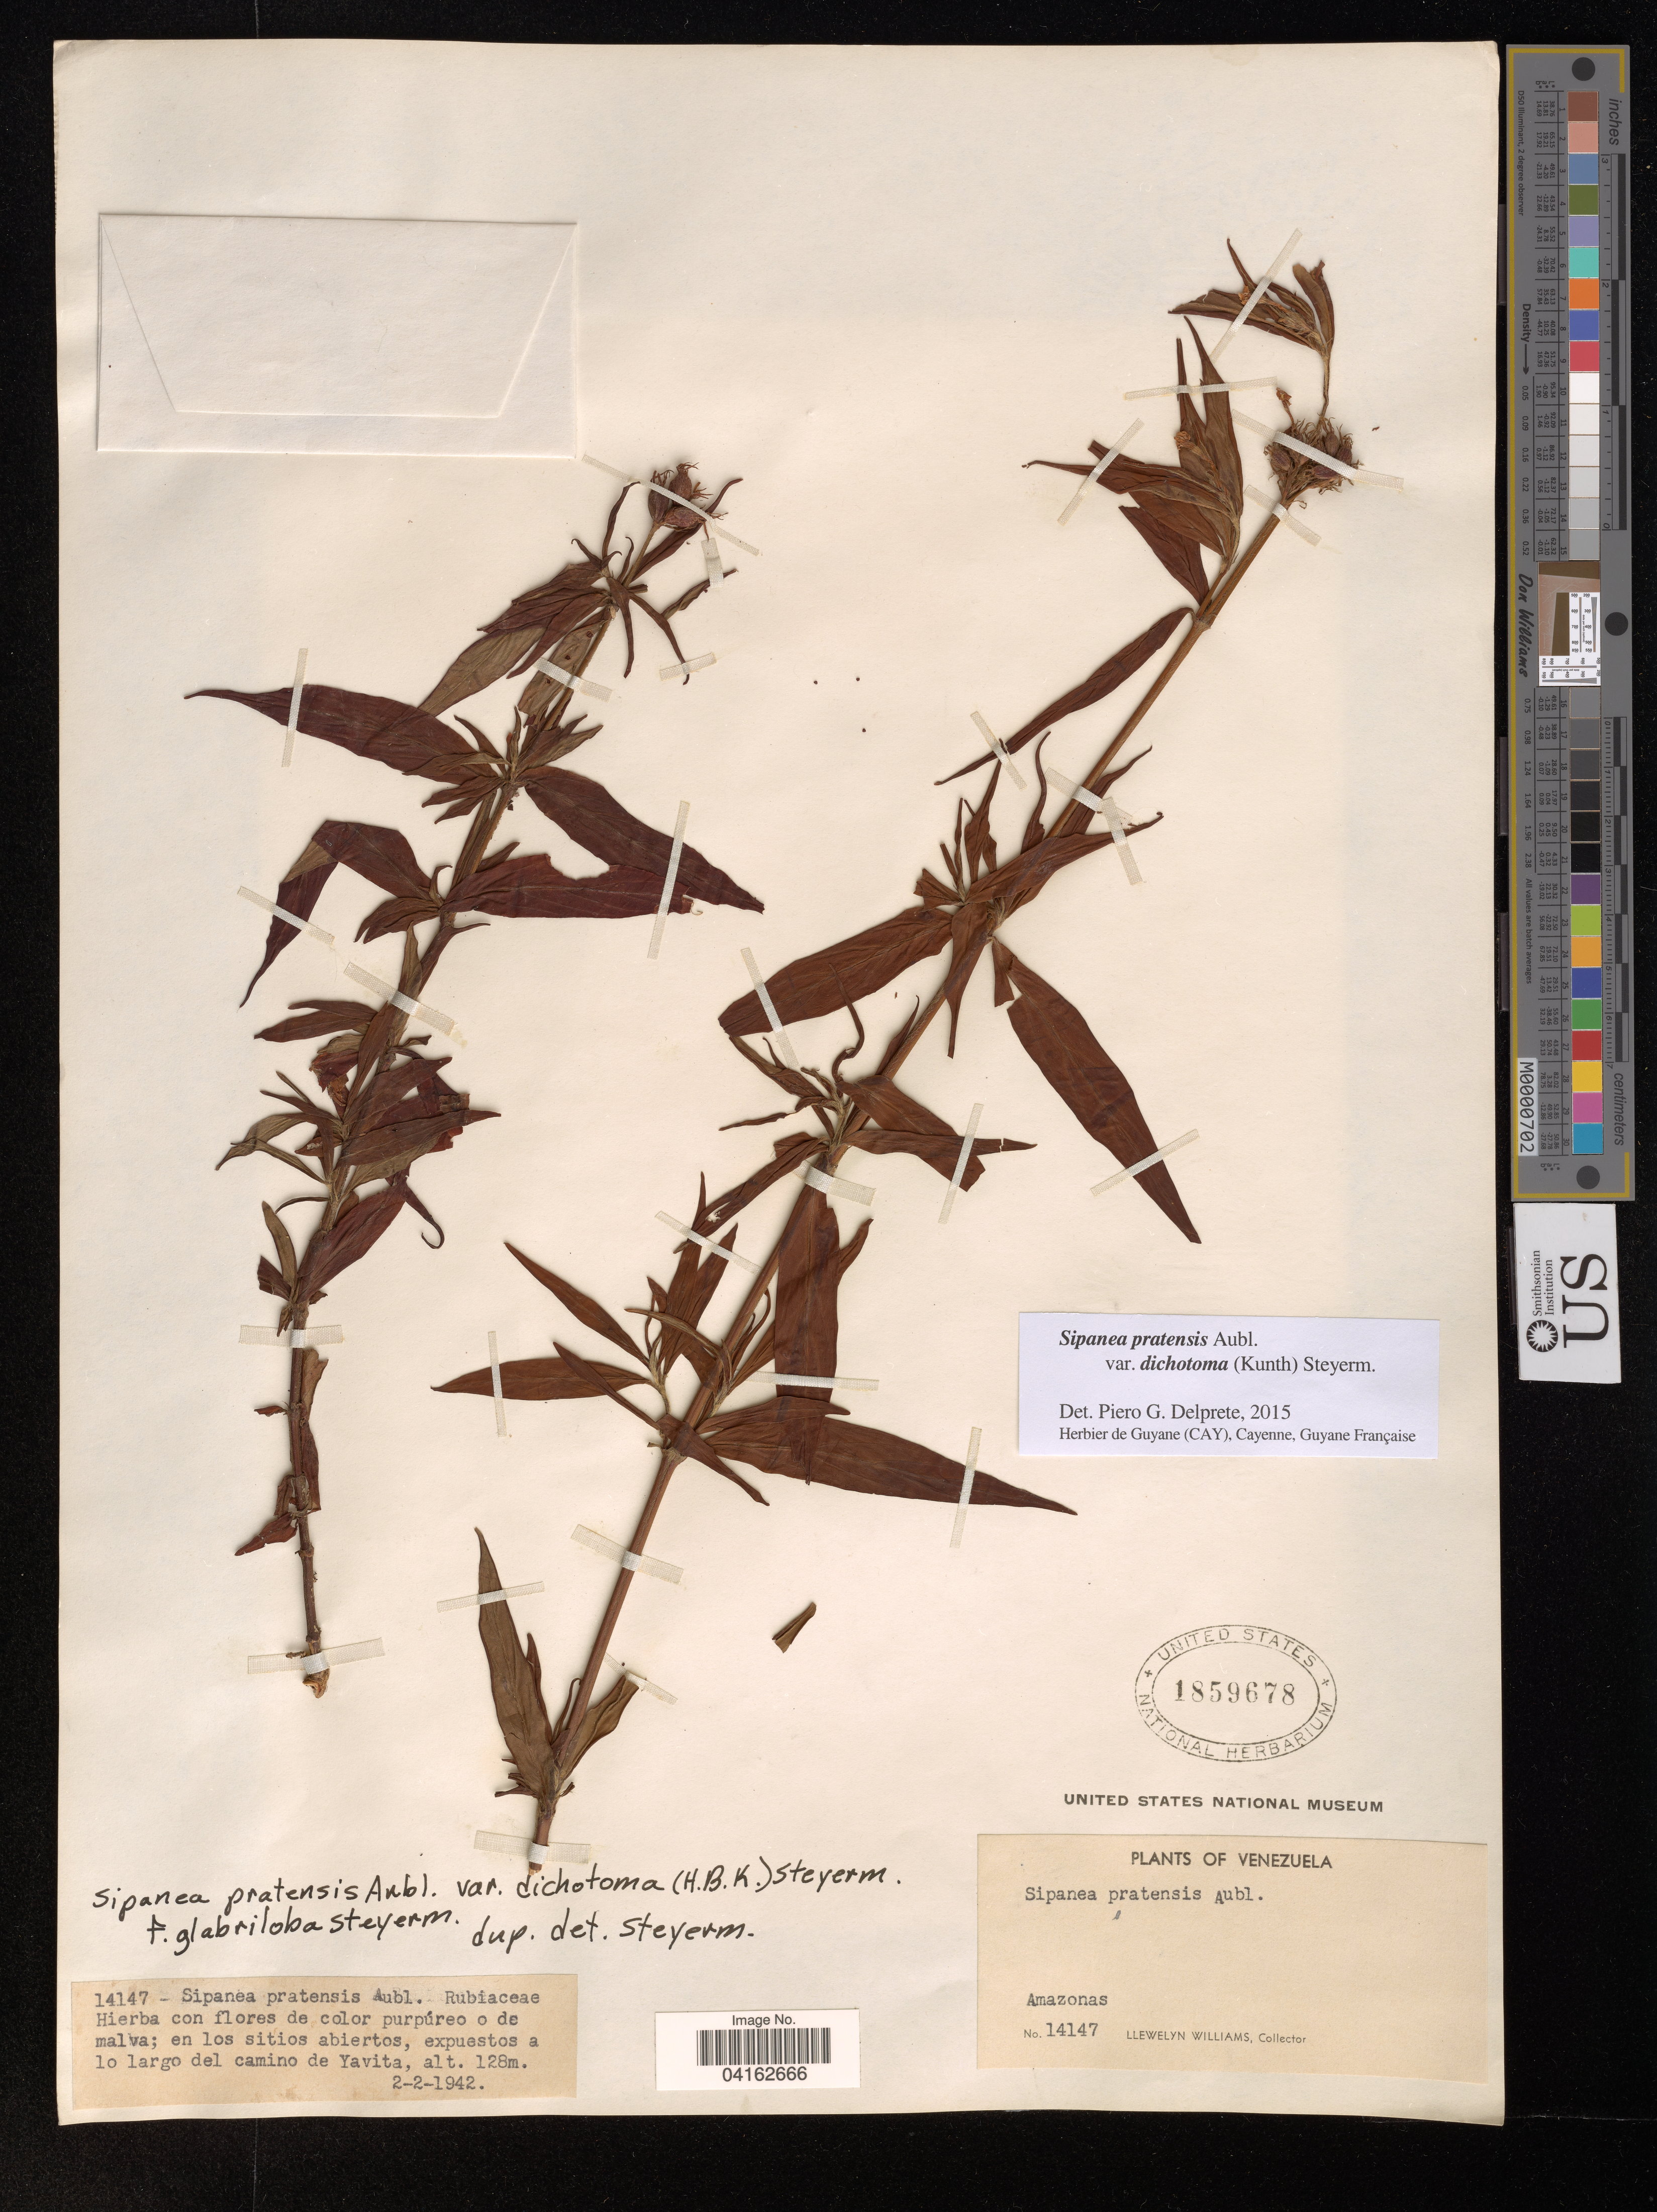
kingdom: Plantae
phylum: Tracheophyta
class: Magnoliopsida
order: Gentianales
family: Rubiaceae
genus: Sipanea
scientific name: Sipanea pratensis var. dichotoma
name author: (Kunth) Steyerm.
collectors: Ll. Williams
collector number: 14147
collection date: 1942-02-02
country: Venezuela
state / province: Amazonas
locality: En los sitios abiertos, expuestos a lo largo del camino de Yavita.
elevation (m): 128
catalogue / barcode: US 1859678